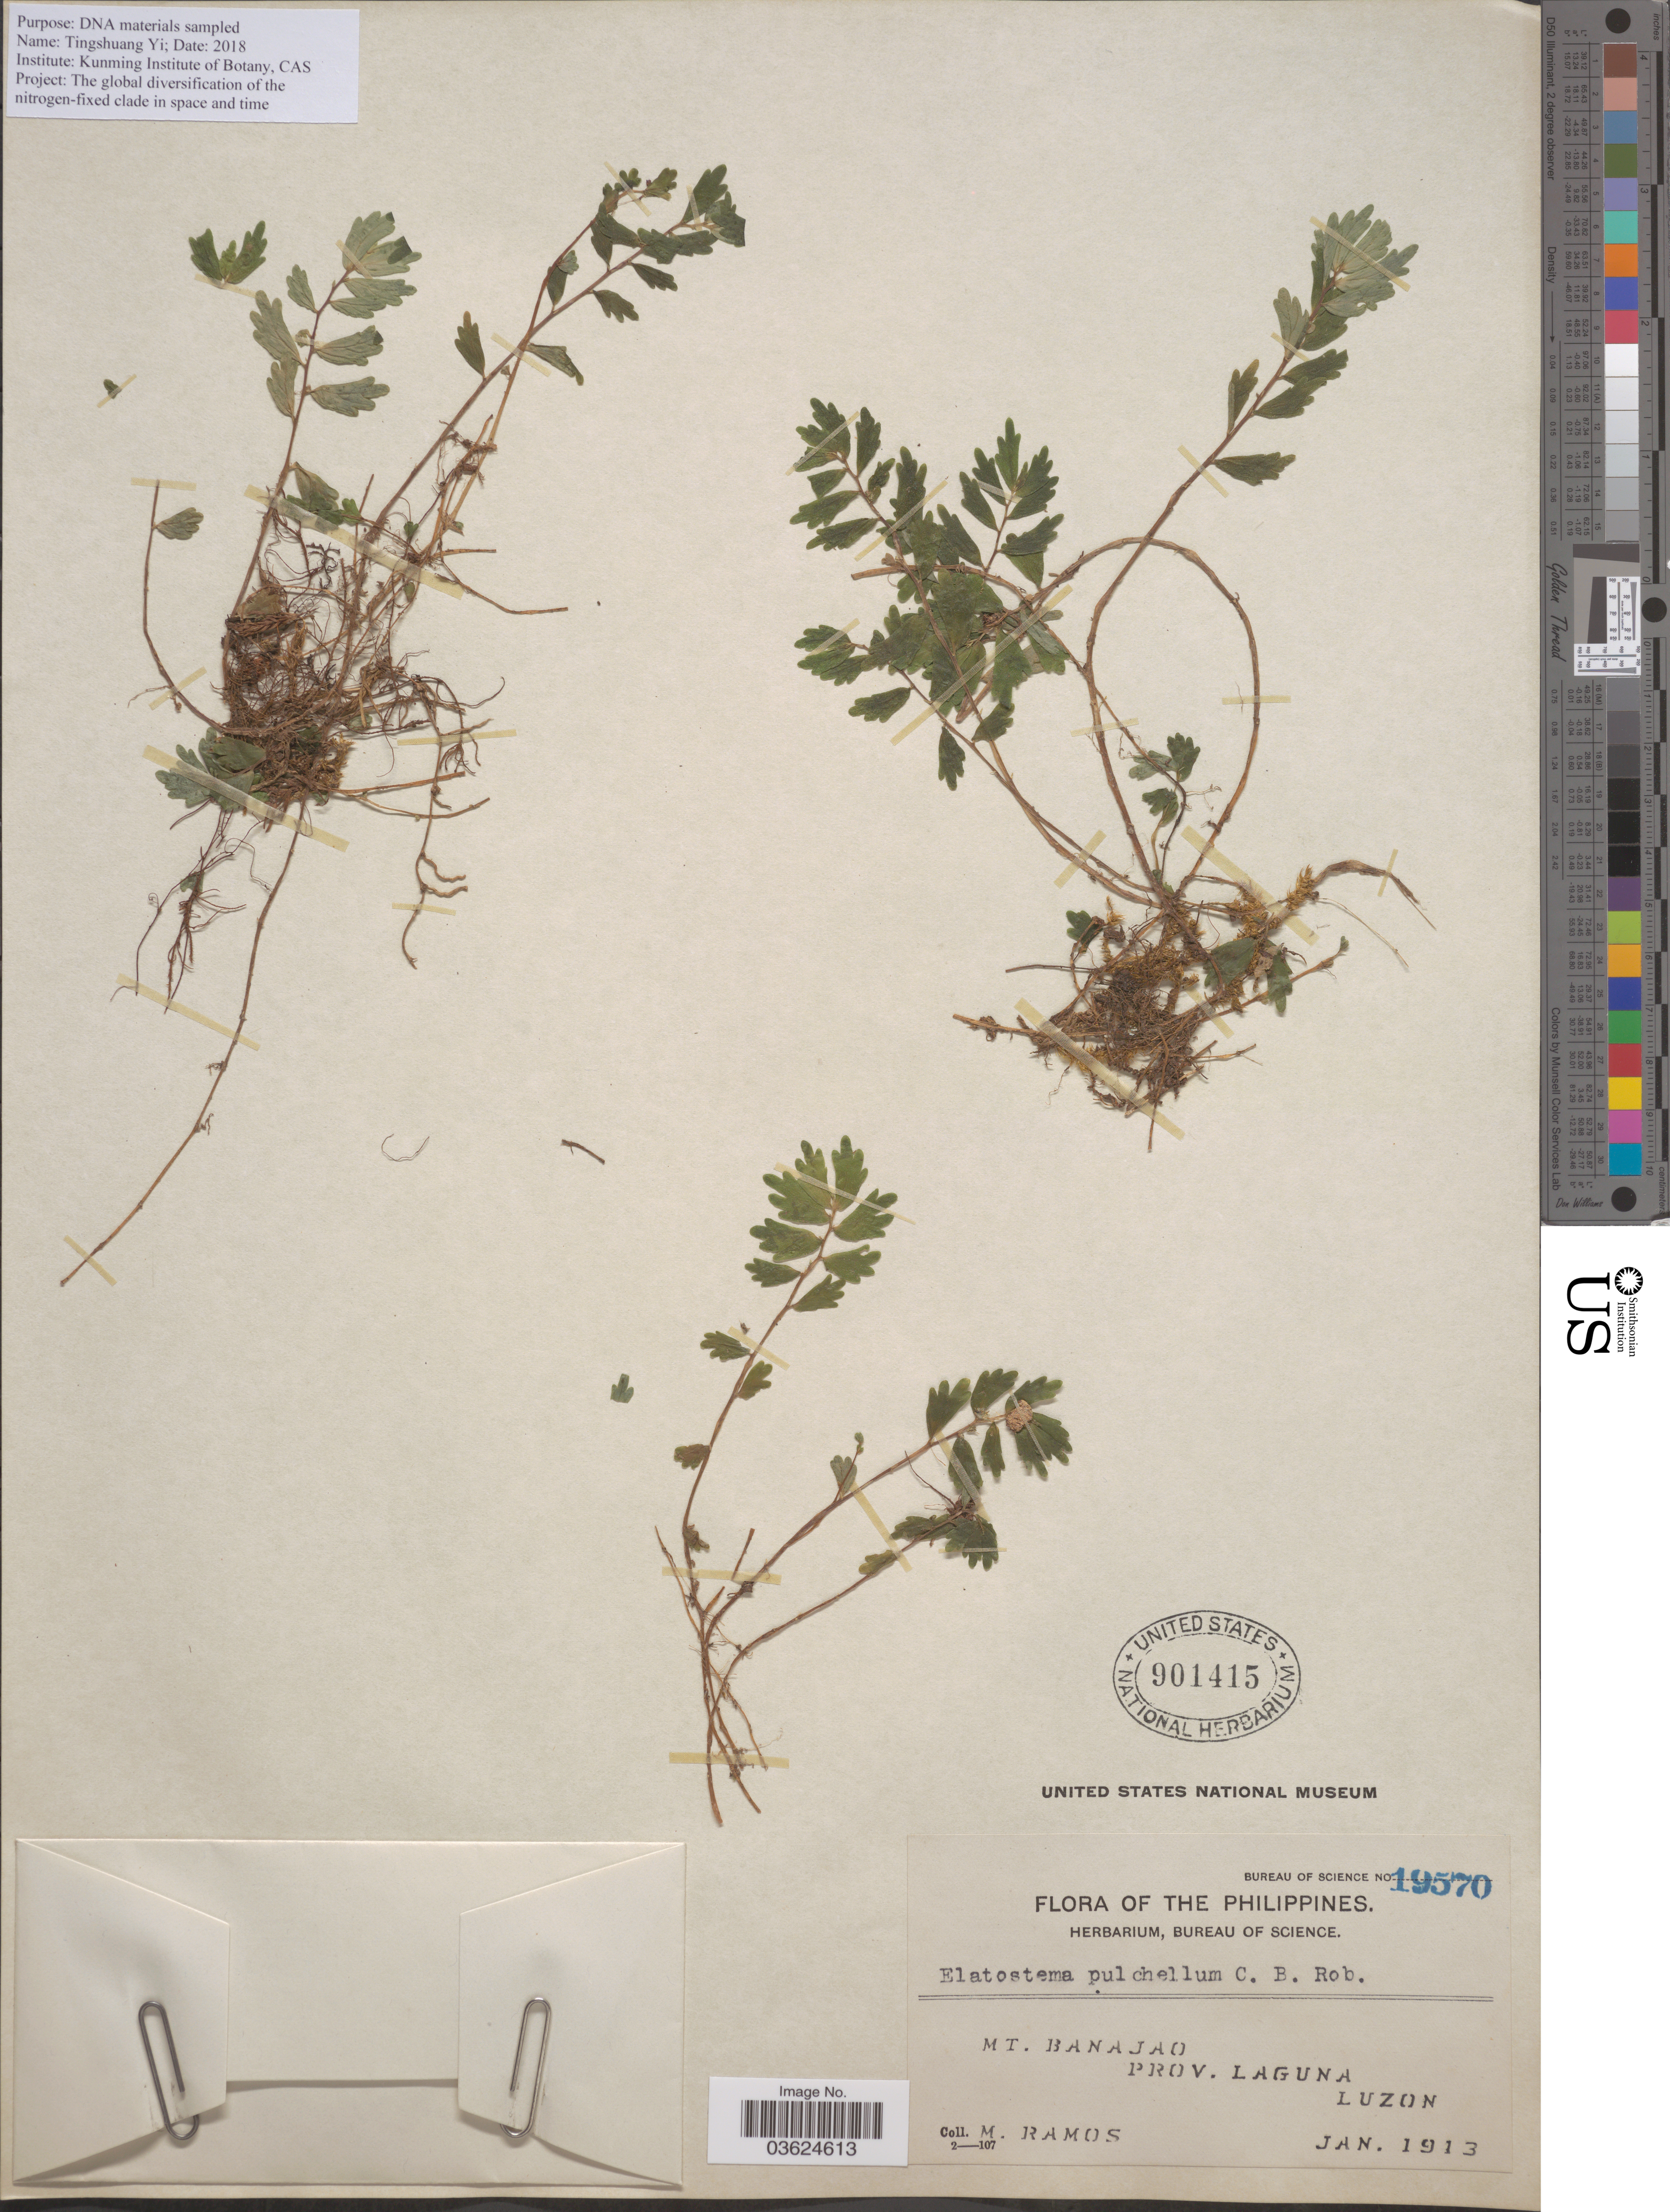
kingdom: Plantae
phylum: Tracheophyta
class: Magnoliopsida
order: Rosales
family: Urticaceae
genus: Elatostema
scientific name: Elatostema pulchellum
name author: C.B. Rob.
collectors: M. Ramos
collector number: Bureau of Science 19570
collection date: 1913-01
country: Philippines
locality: Mt. Banajao. Prov. Laguna. Luzon.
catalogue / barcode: US 901415